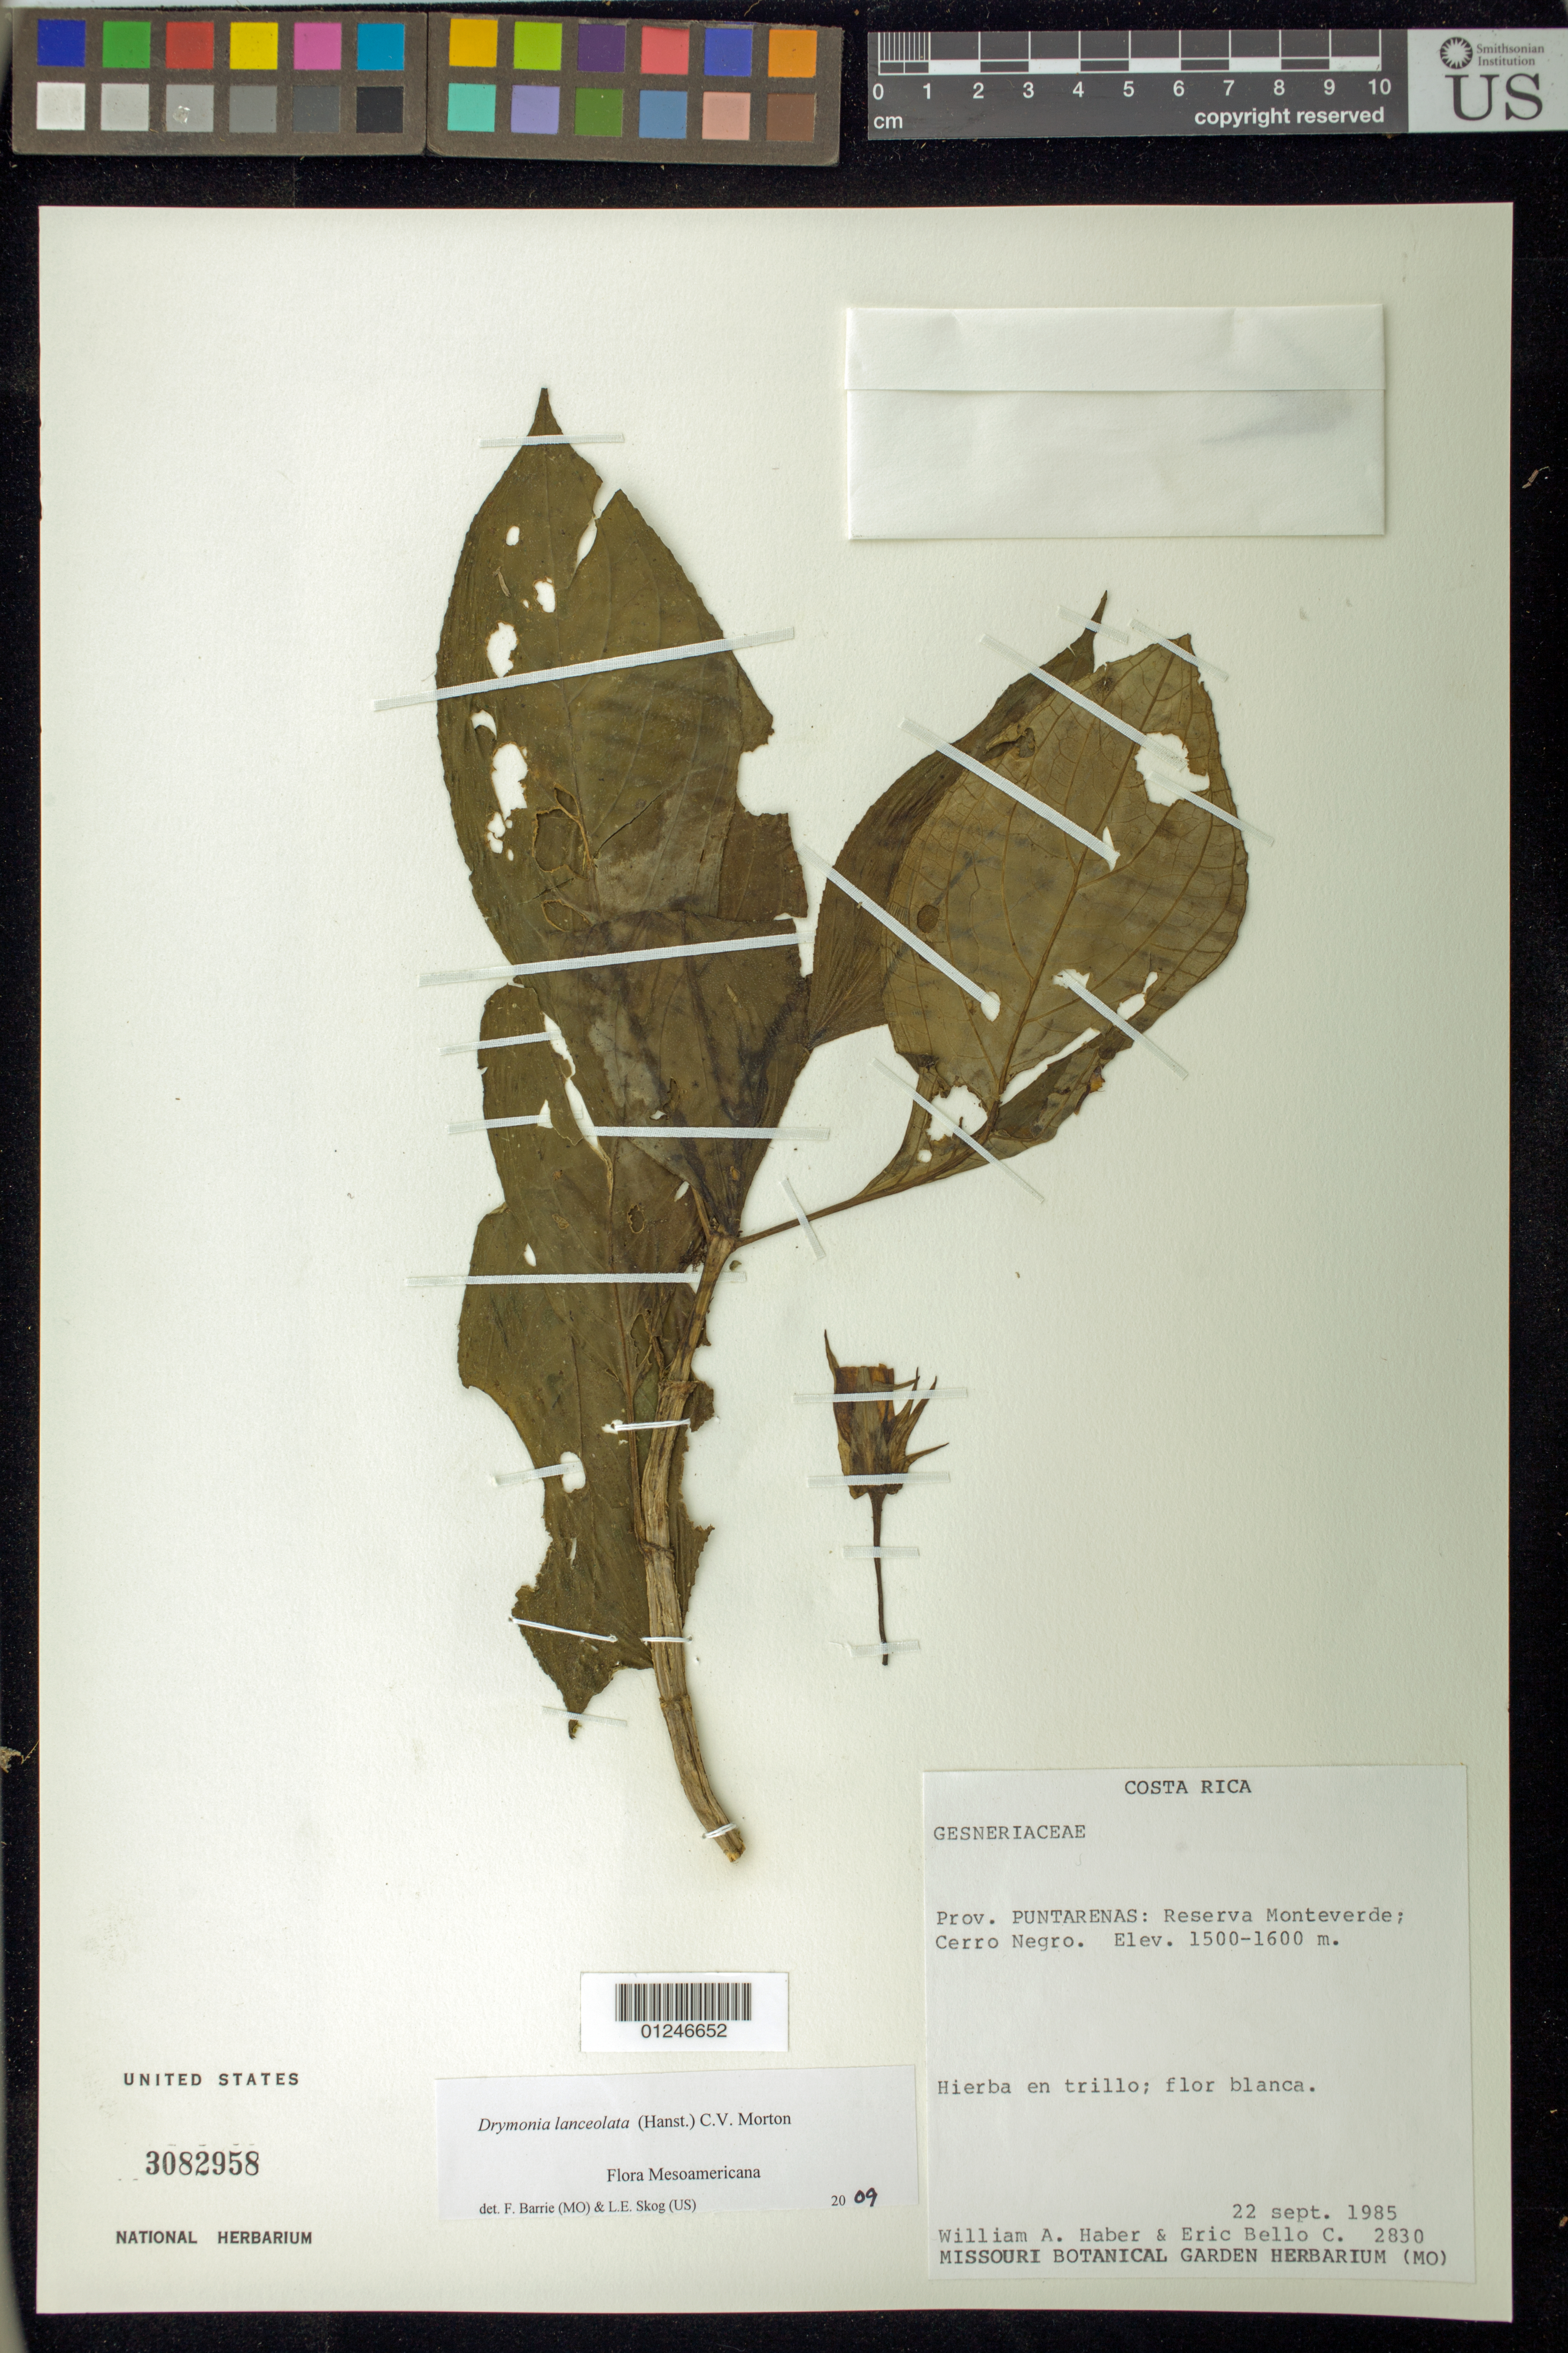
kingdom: Plantae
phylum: Tracheophyta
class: Magnoliopsida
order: Lamiales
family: Gesneriaceae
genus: Drymonia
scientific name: Drymonia lanceolata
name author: (Hanst.) C.V. Morton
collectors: W. Haber & E. Bello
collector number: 2830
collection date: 1985-09-22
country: Costa Rica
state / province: Puntarenas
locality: Reserva Montererde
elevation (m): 1500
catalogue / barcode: US 3082958